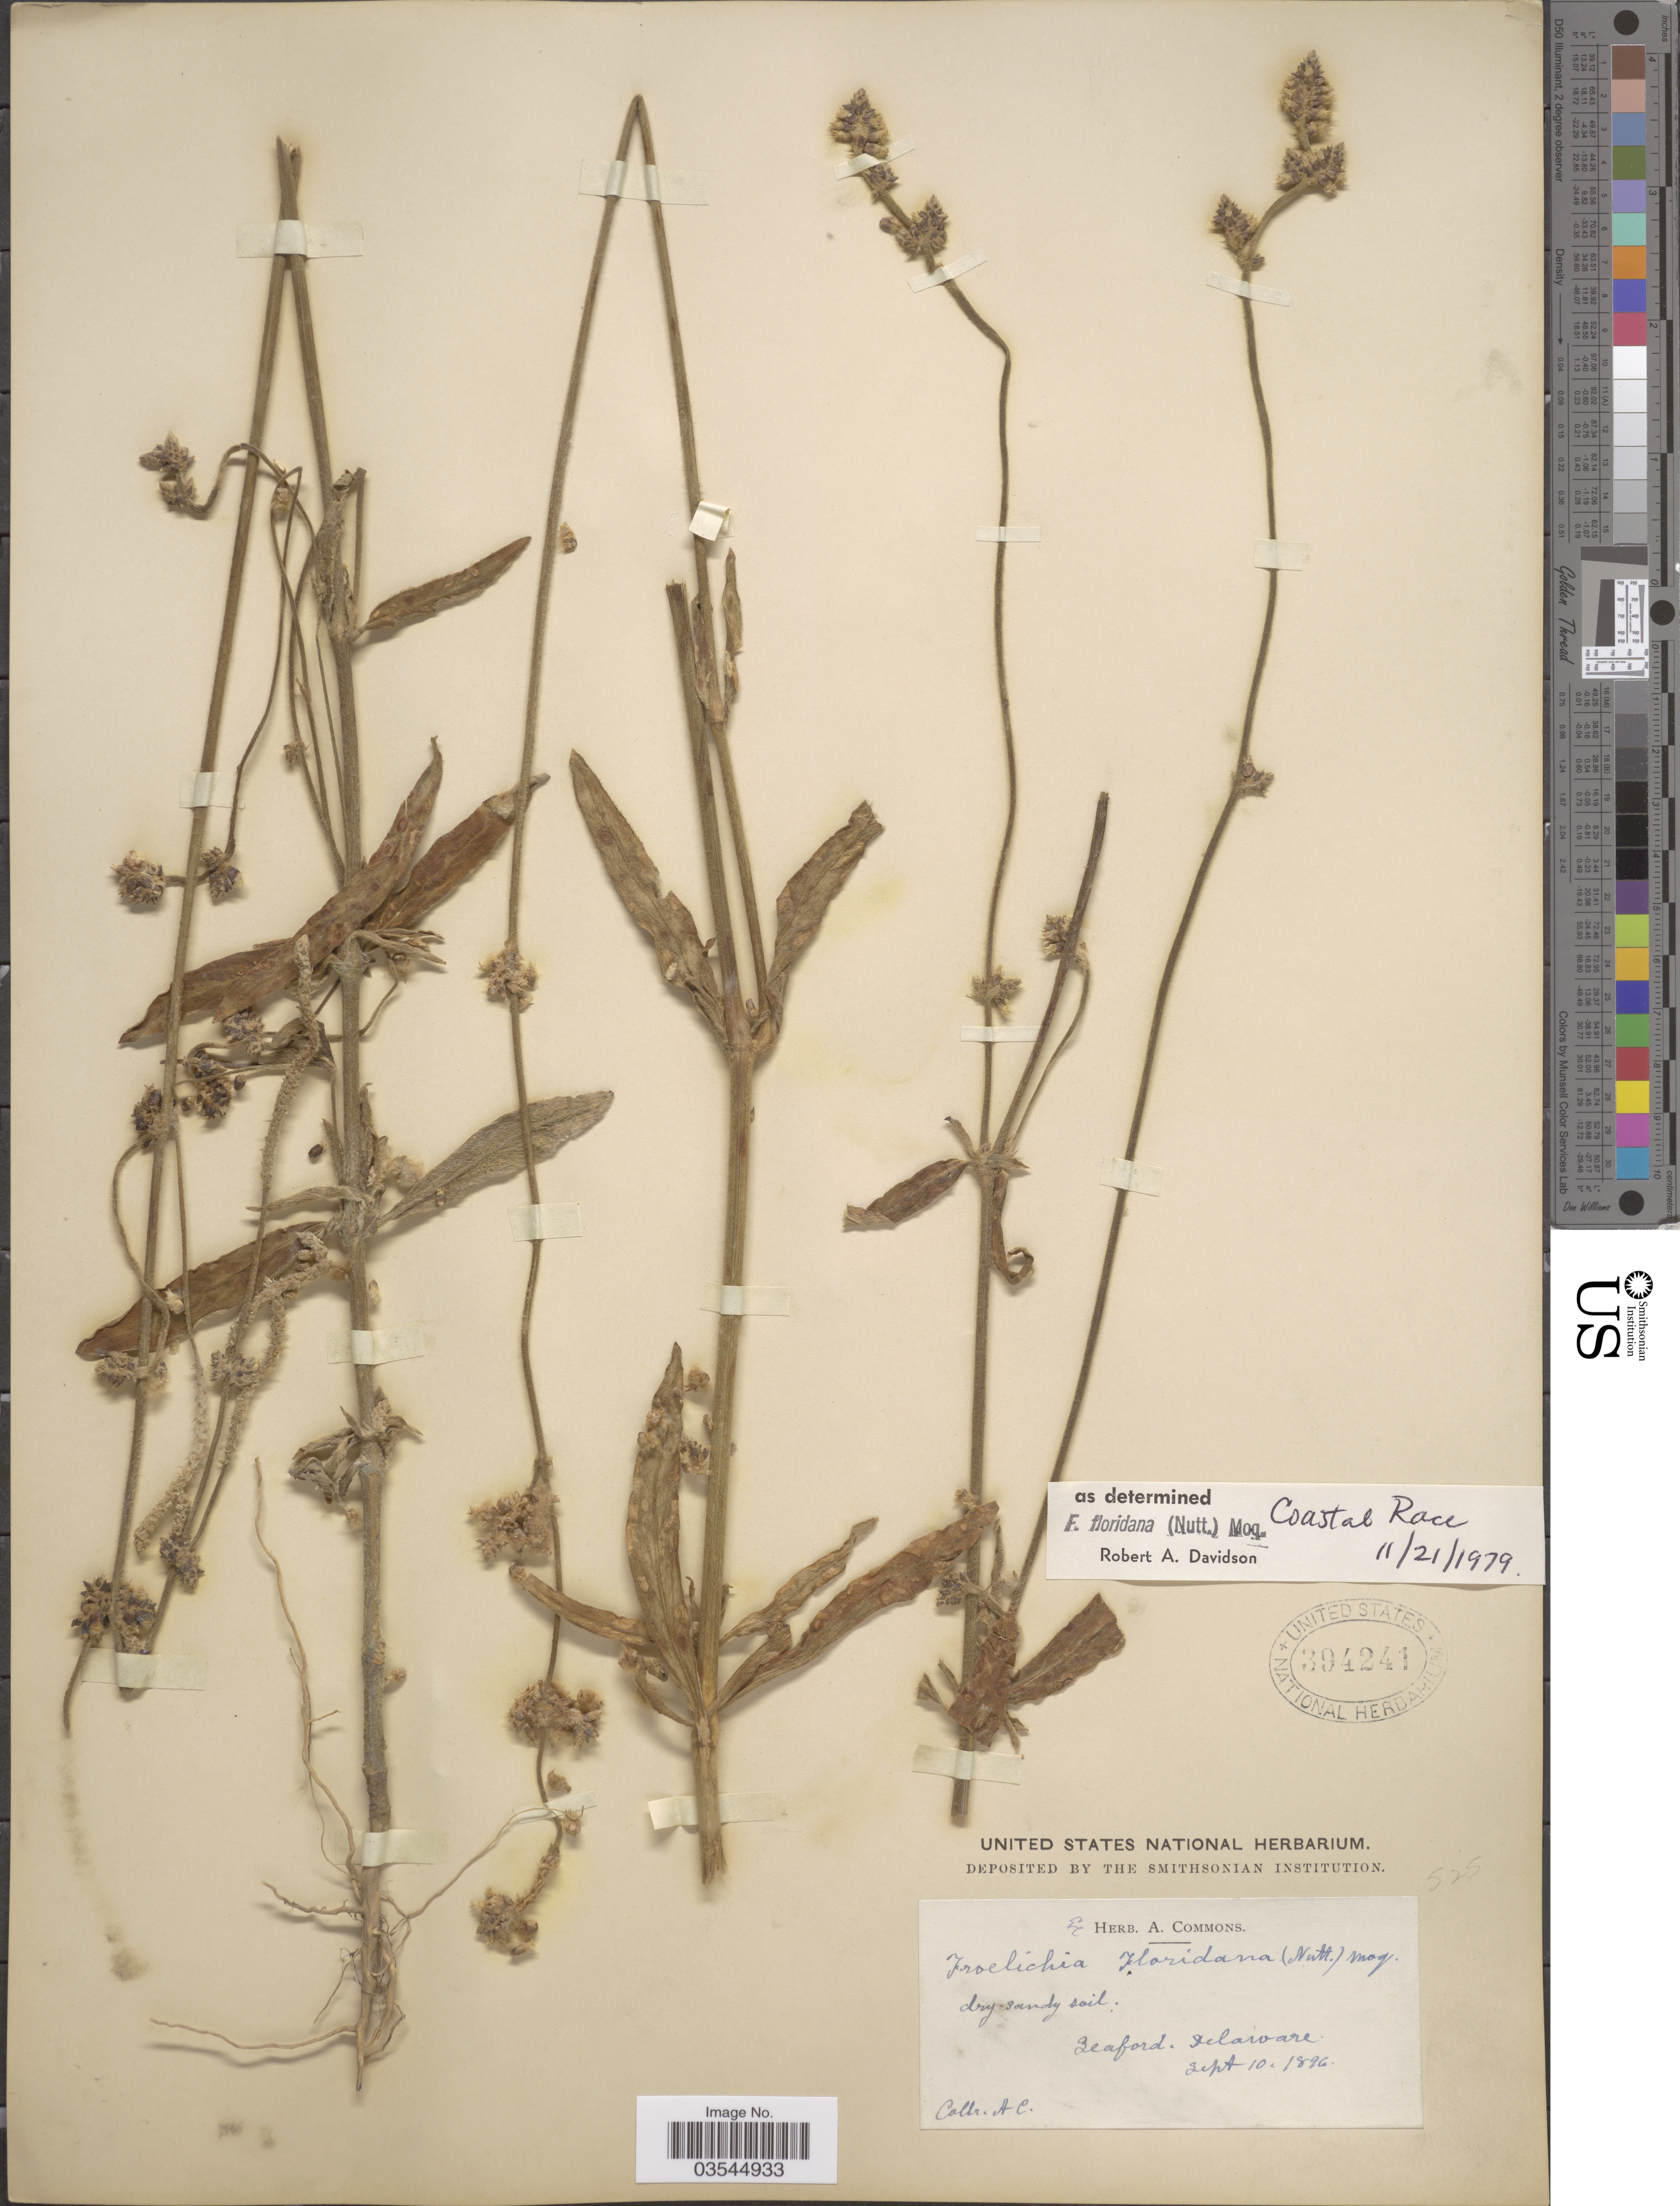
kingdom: Plantae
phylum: Tracheophyta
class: Magnoliopsida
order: Caryophyllales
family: Amaranthaceae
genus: Froelichia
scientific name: Froelichia floridana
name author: (Nutt.) Moq.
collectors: A. Commons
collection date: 1896-09-10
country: United States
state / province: Delaware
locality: Seaford.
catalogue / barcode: US 394241